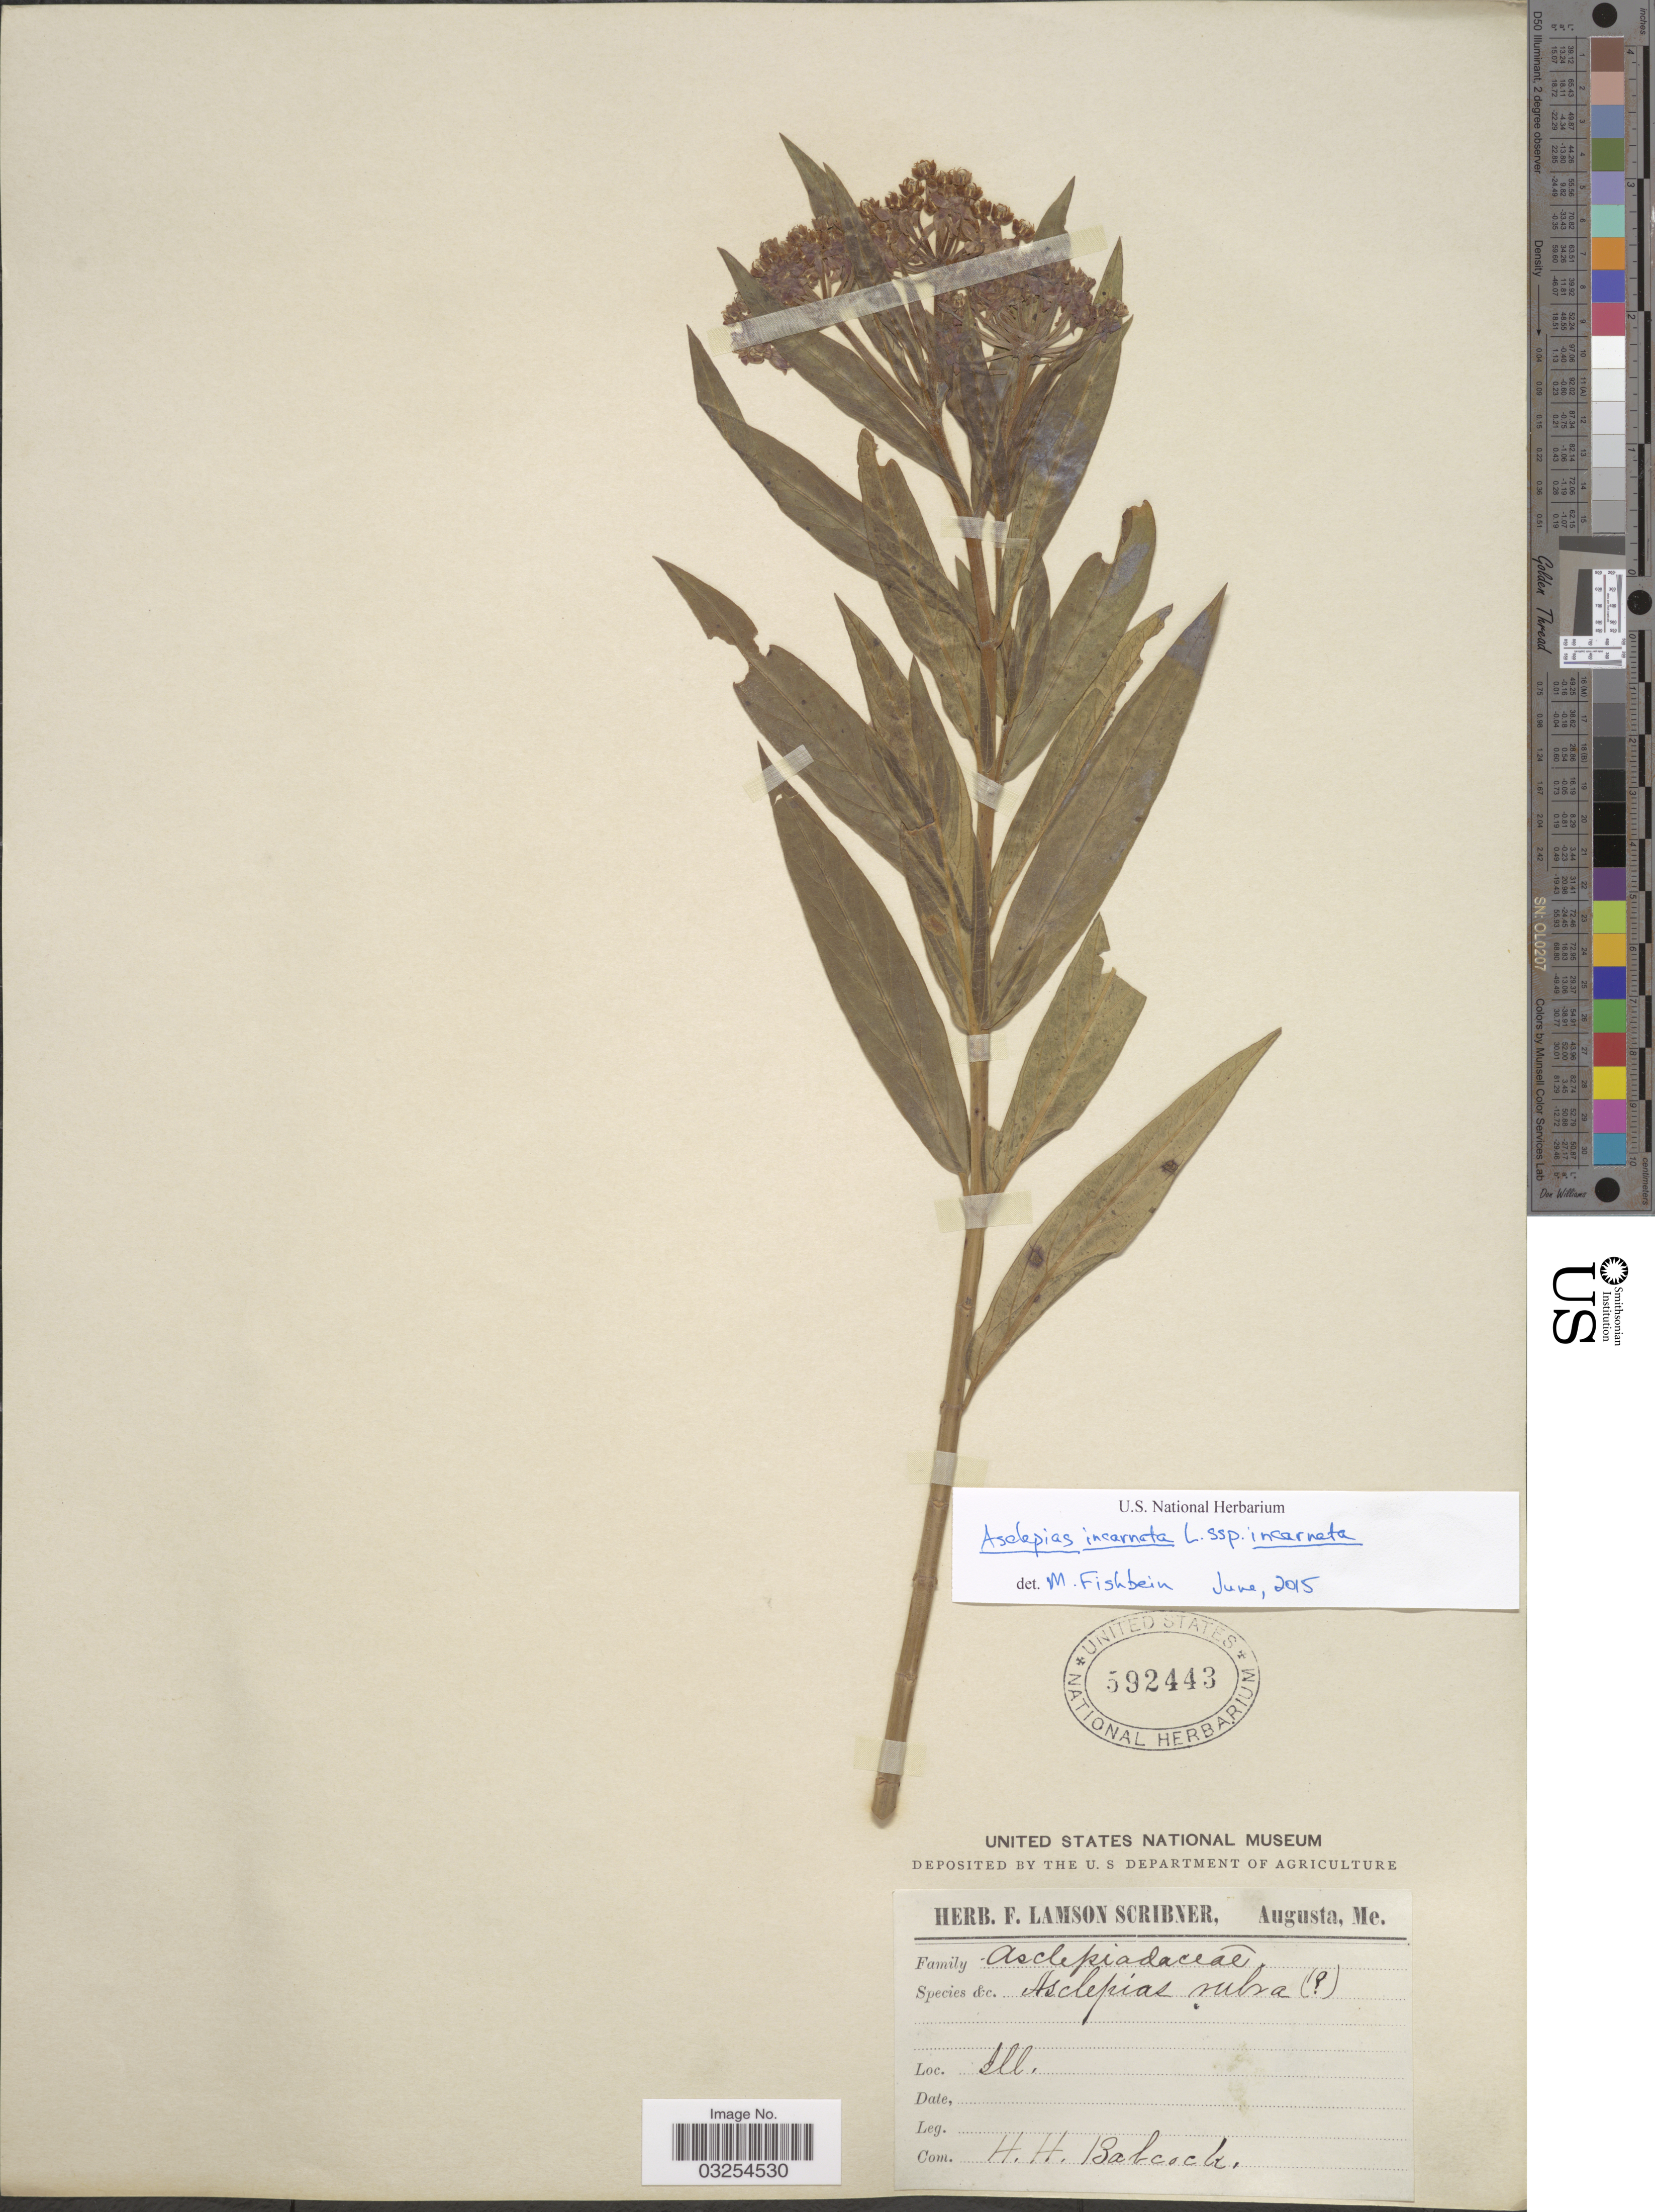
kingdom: Plantae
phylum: Tracheophyta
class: Magnoliopsida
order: Gentianales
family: Apocynaceae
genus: Asclepias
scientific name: Asclepias incarnata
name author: L.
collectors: H. Babcock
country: United States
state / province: Illinois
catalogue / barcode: US 592443